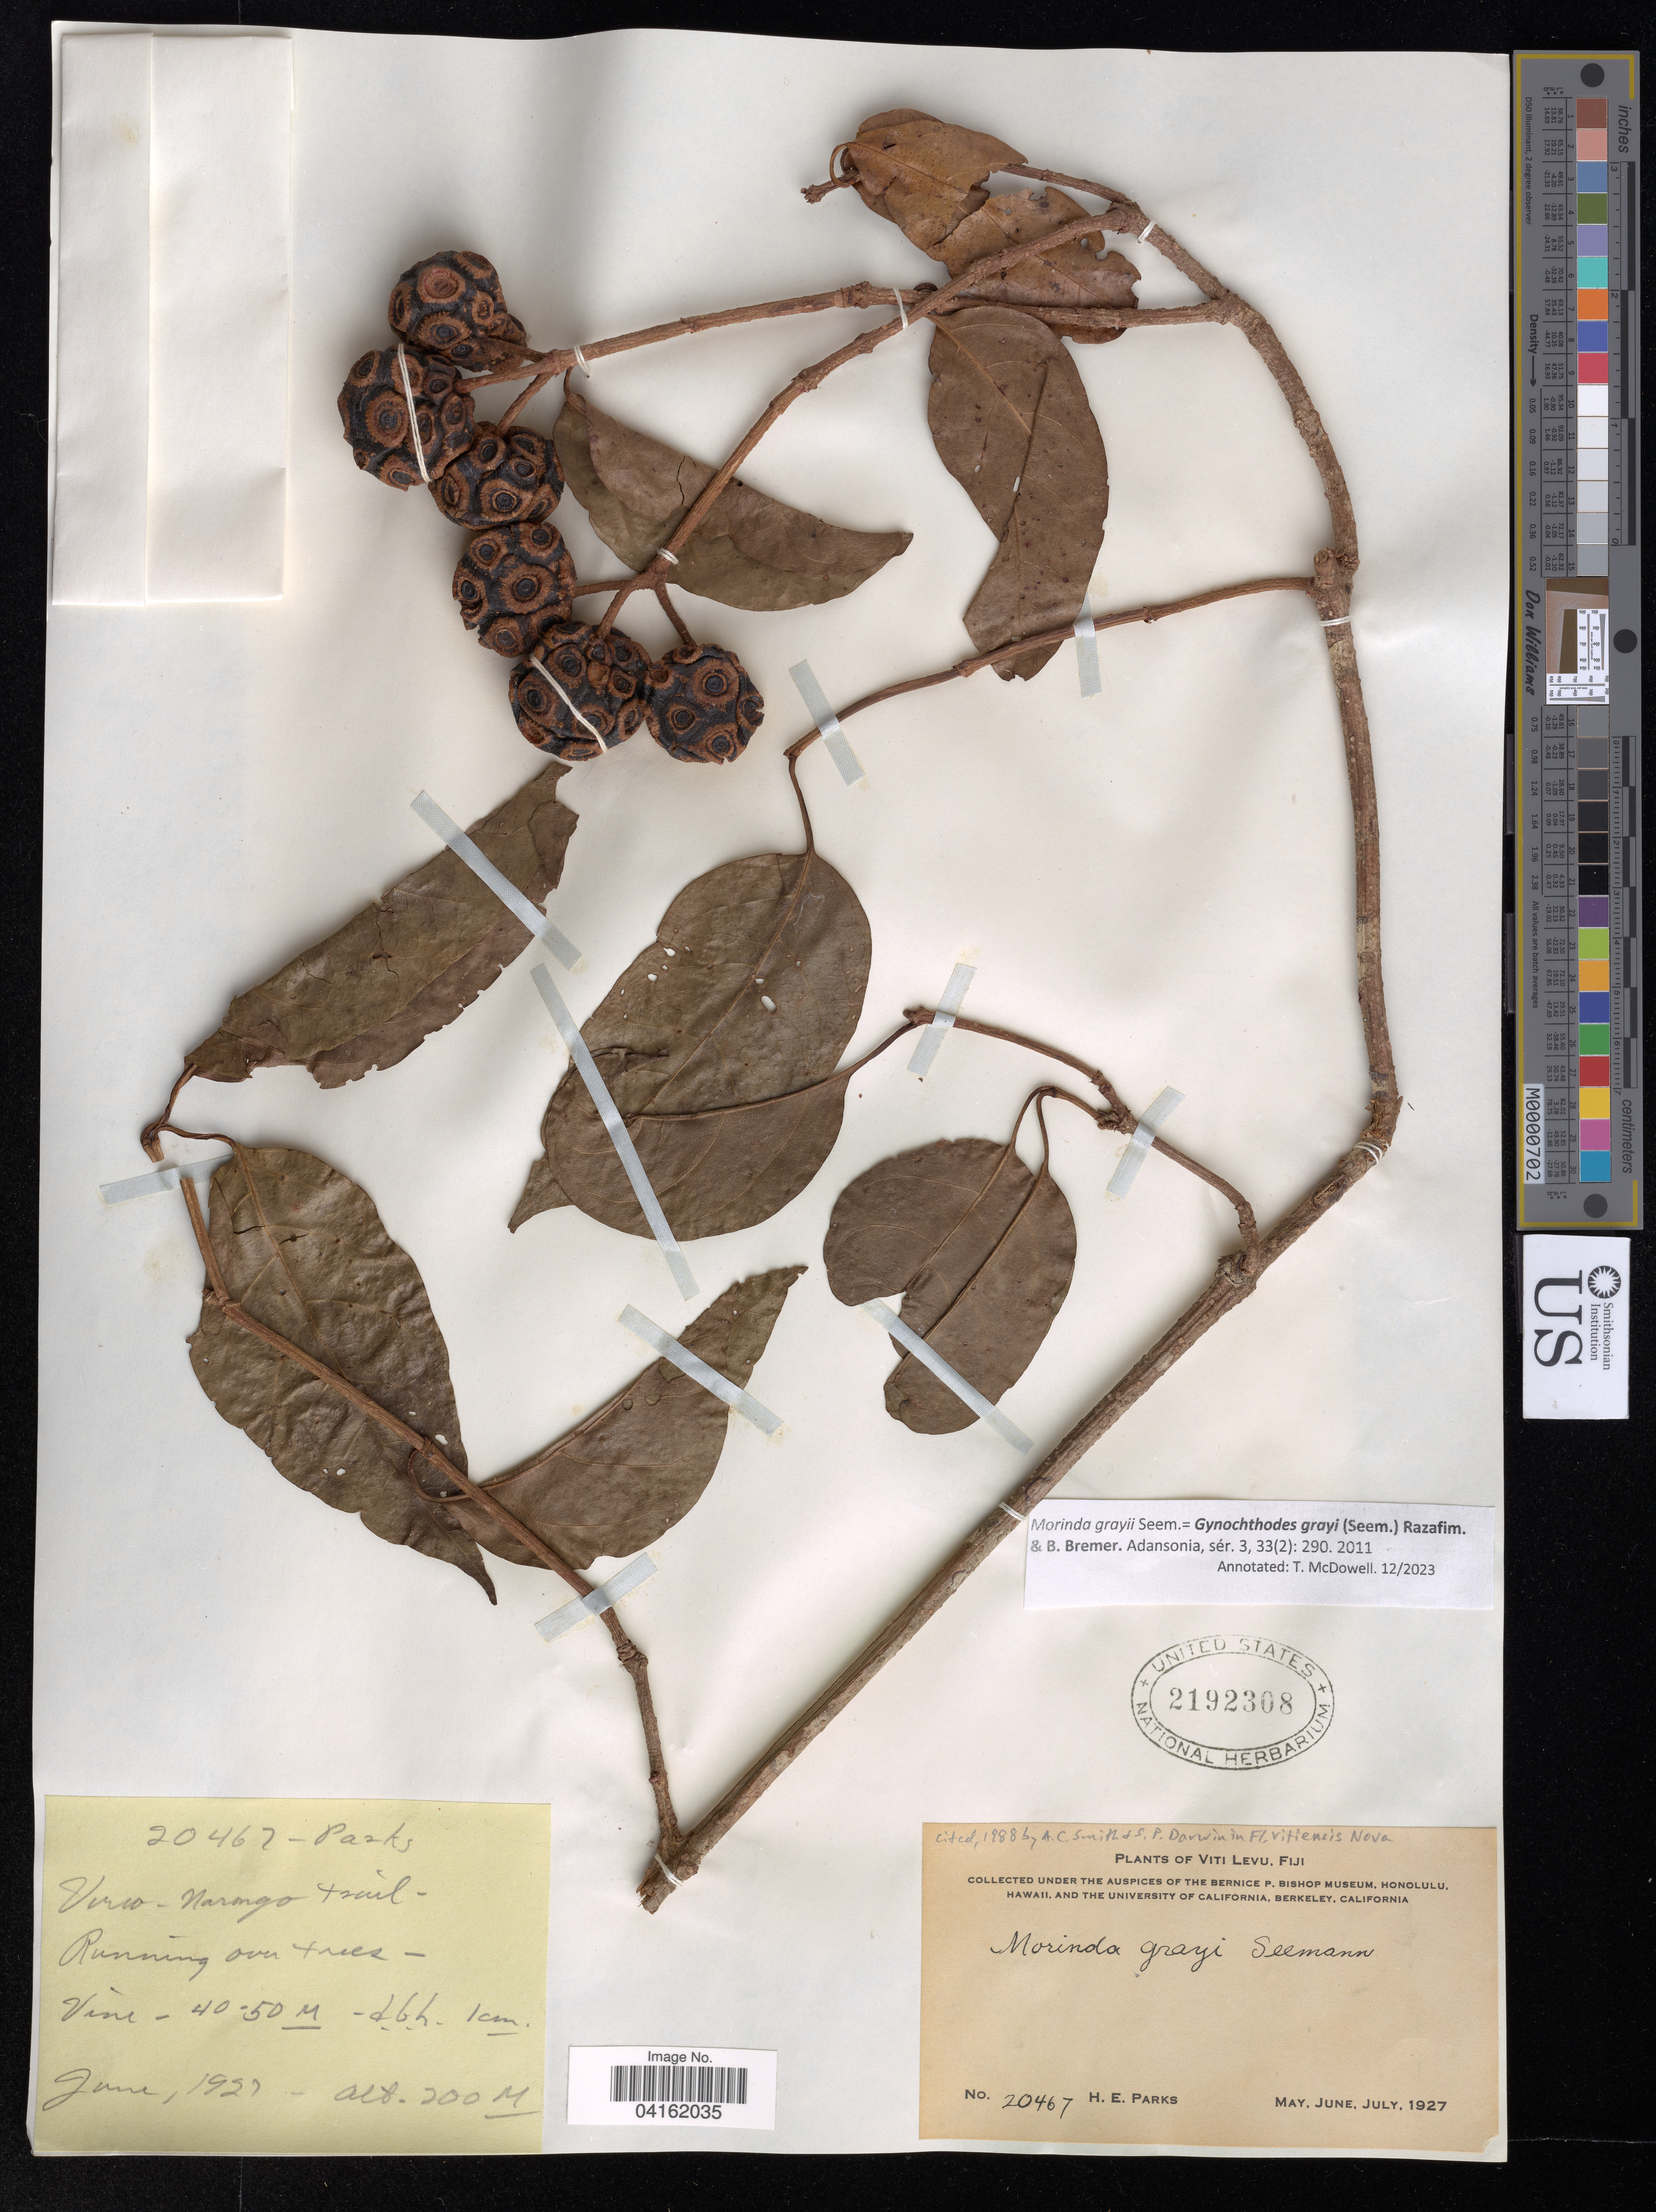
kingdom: Plantae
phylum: Tracheophyta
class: Magnoliopsida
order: Gentianales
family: Rubiaceae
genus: Morinda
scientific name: Morinda grayi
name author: Seem.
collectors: H. E. Parks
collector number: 20467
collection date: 1927-06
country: Fiji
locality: Viti Levu, Fiji. Virco* - Narmgo* trail.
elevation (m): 200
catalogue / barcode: US 2192308